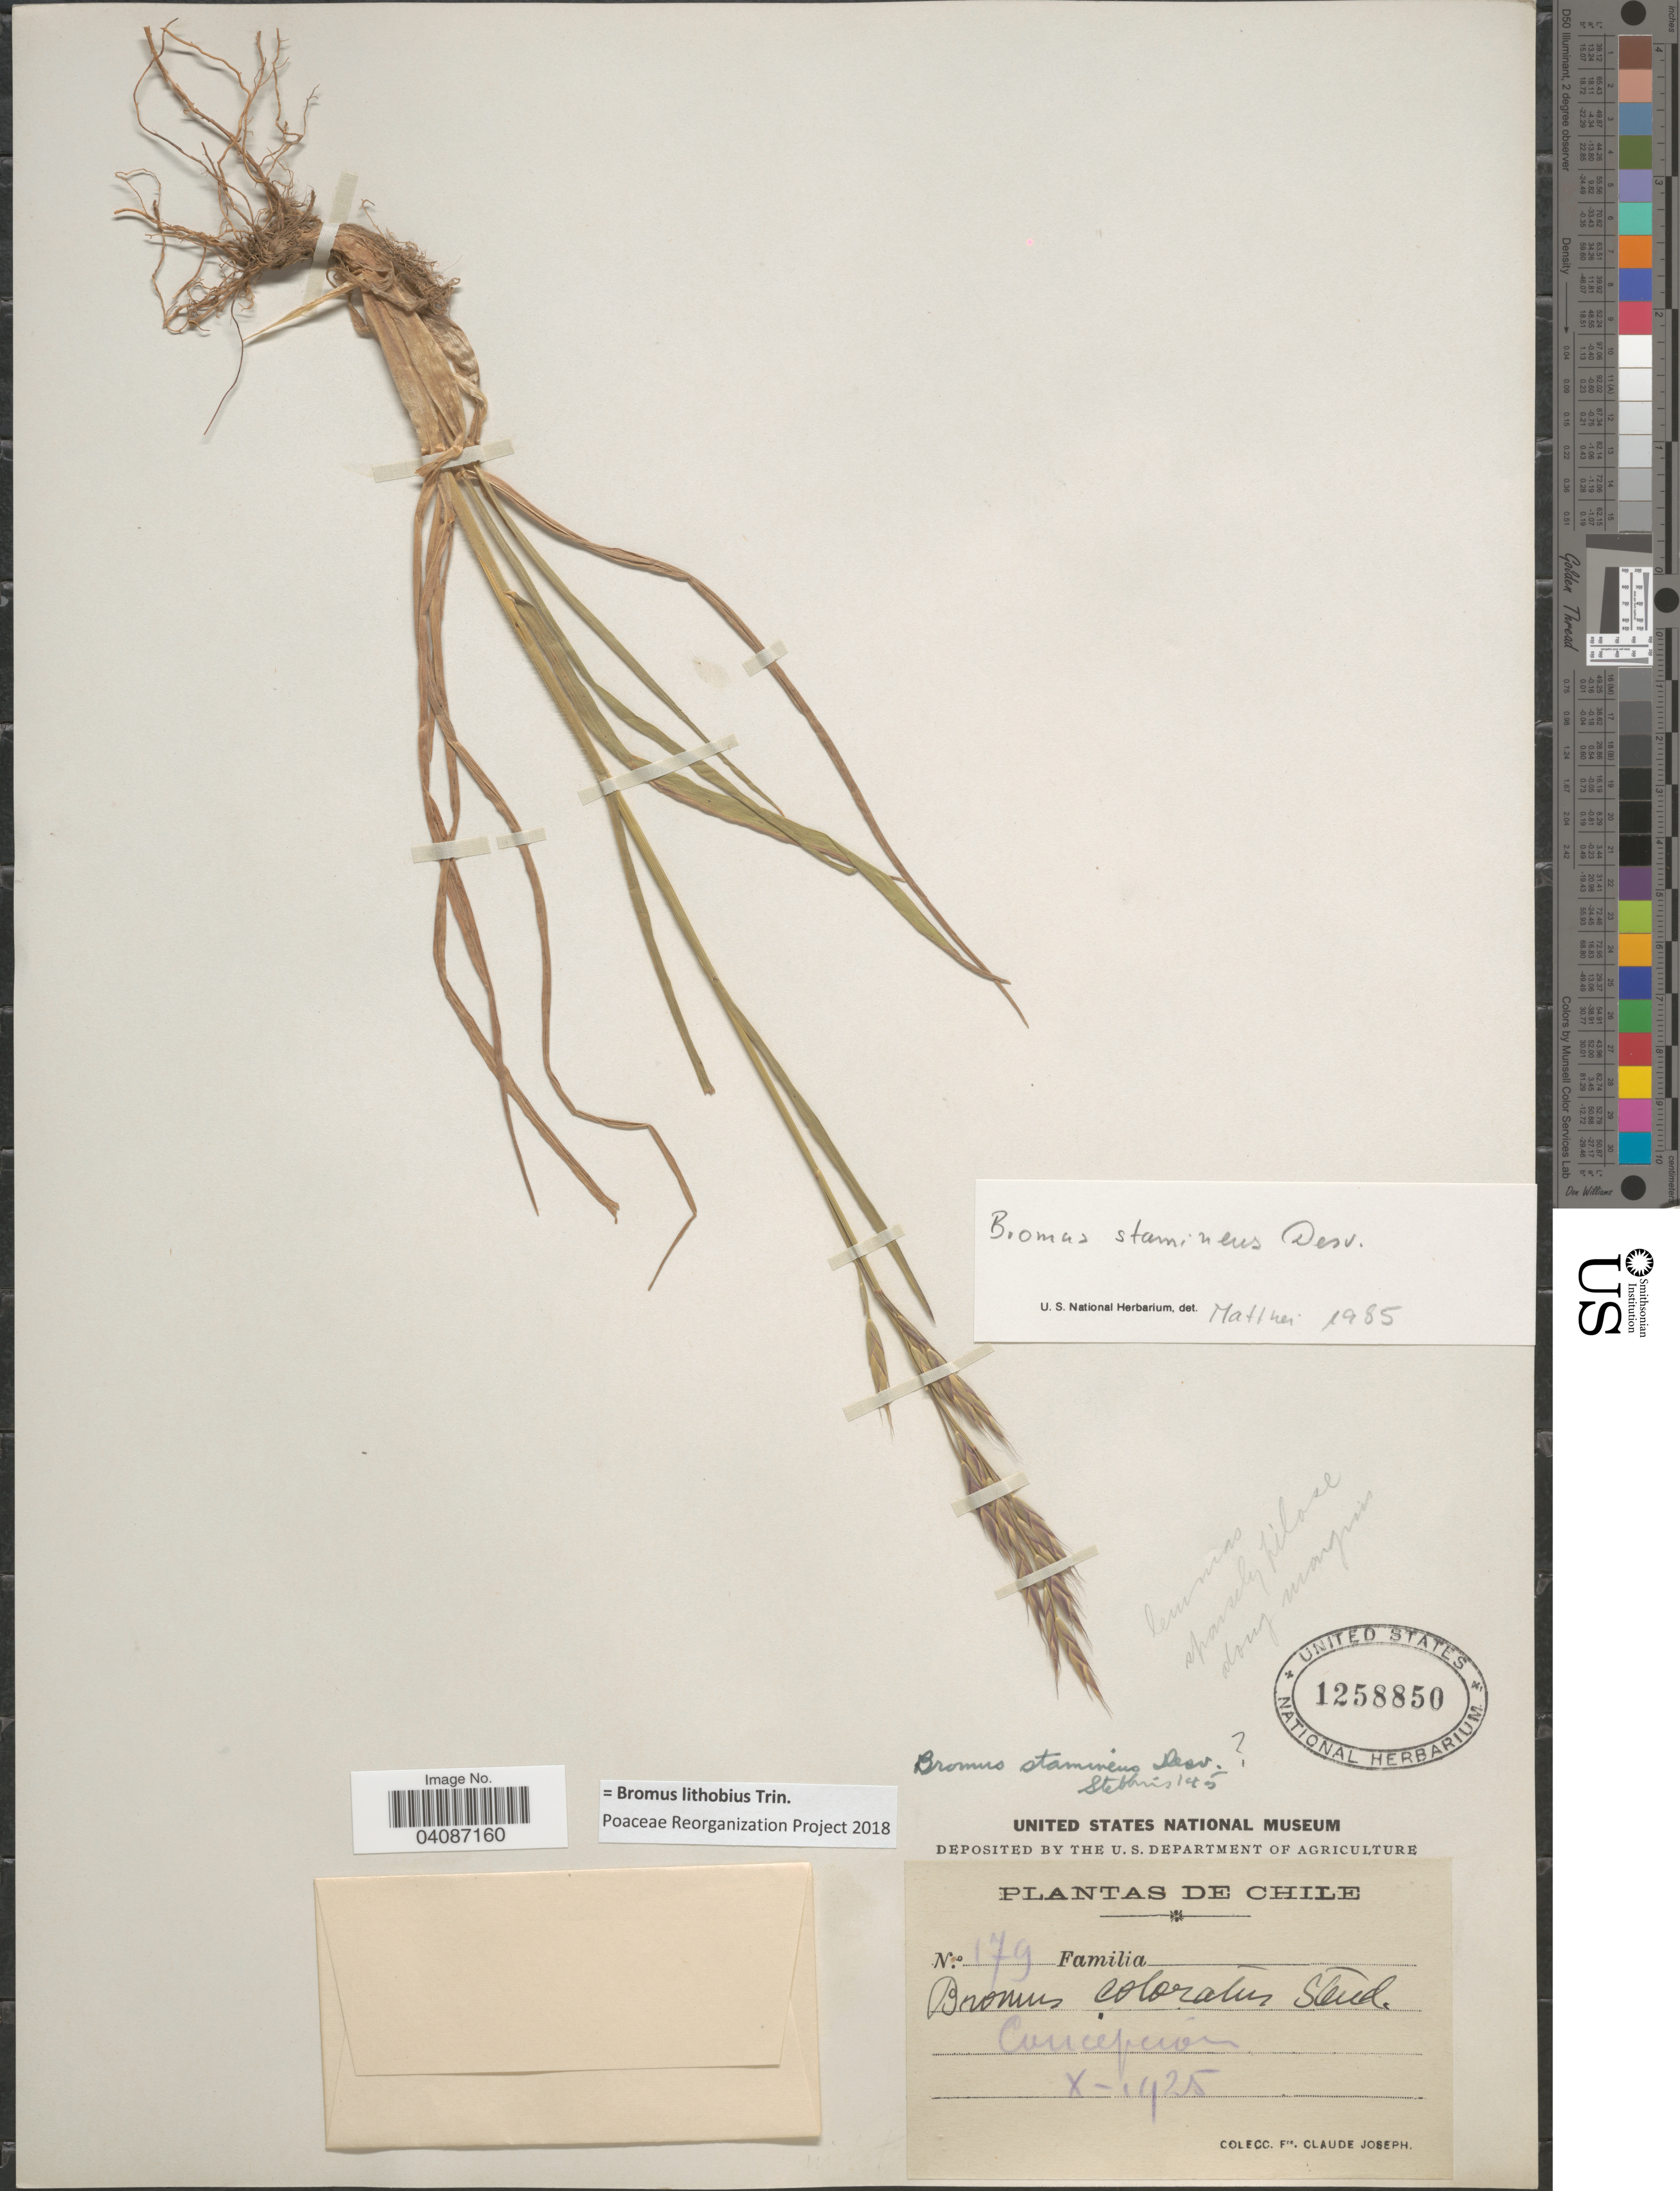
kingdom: Plantae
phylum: Tracheophyta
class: Liliopsida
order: Poales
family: Poaceae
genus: Bromus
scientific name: Bromus lithobius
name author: Trin.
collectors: Bro. Claude-Joseph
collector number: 179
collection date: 1925-10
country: Chile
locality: Concepción.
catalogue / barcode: US 1258850